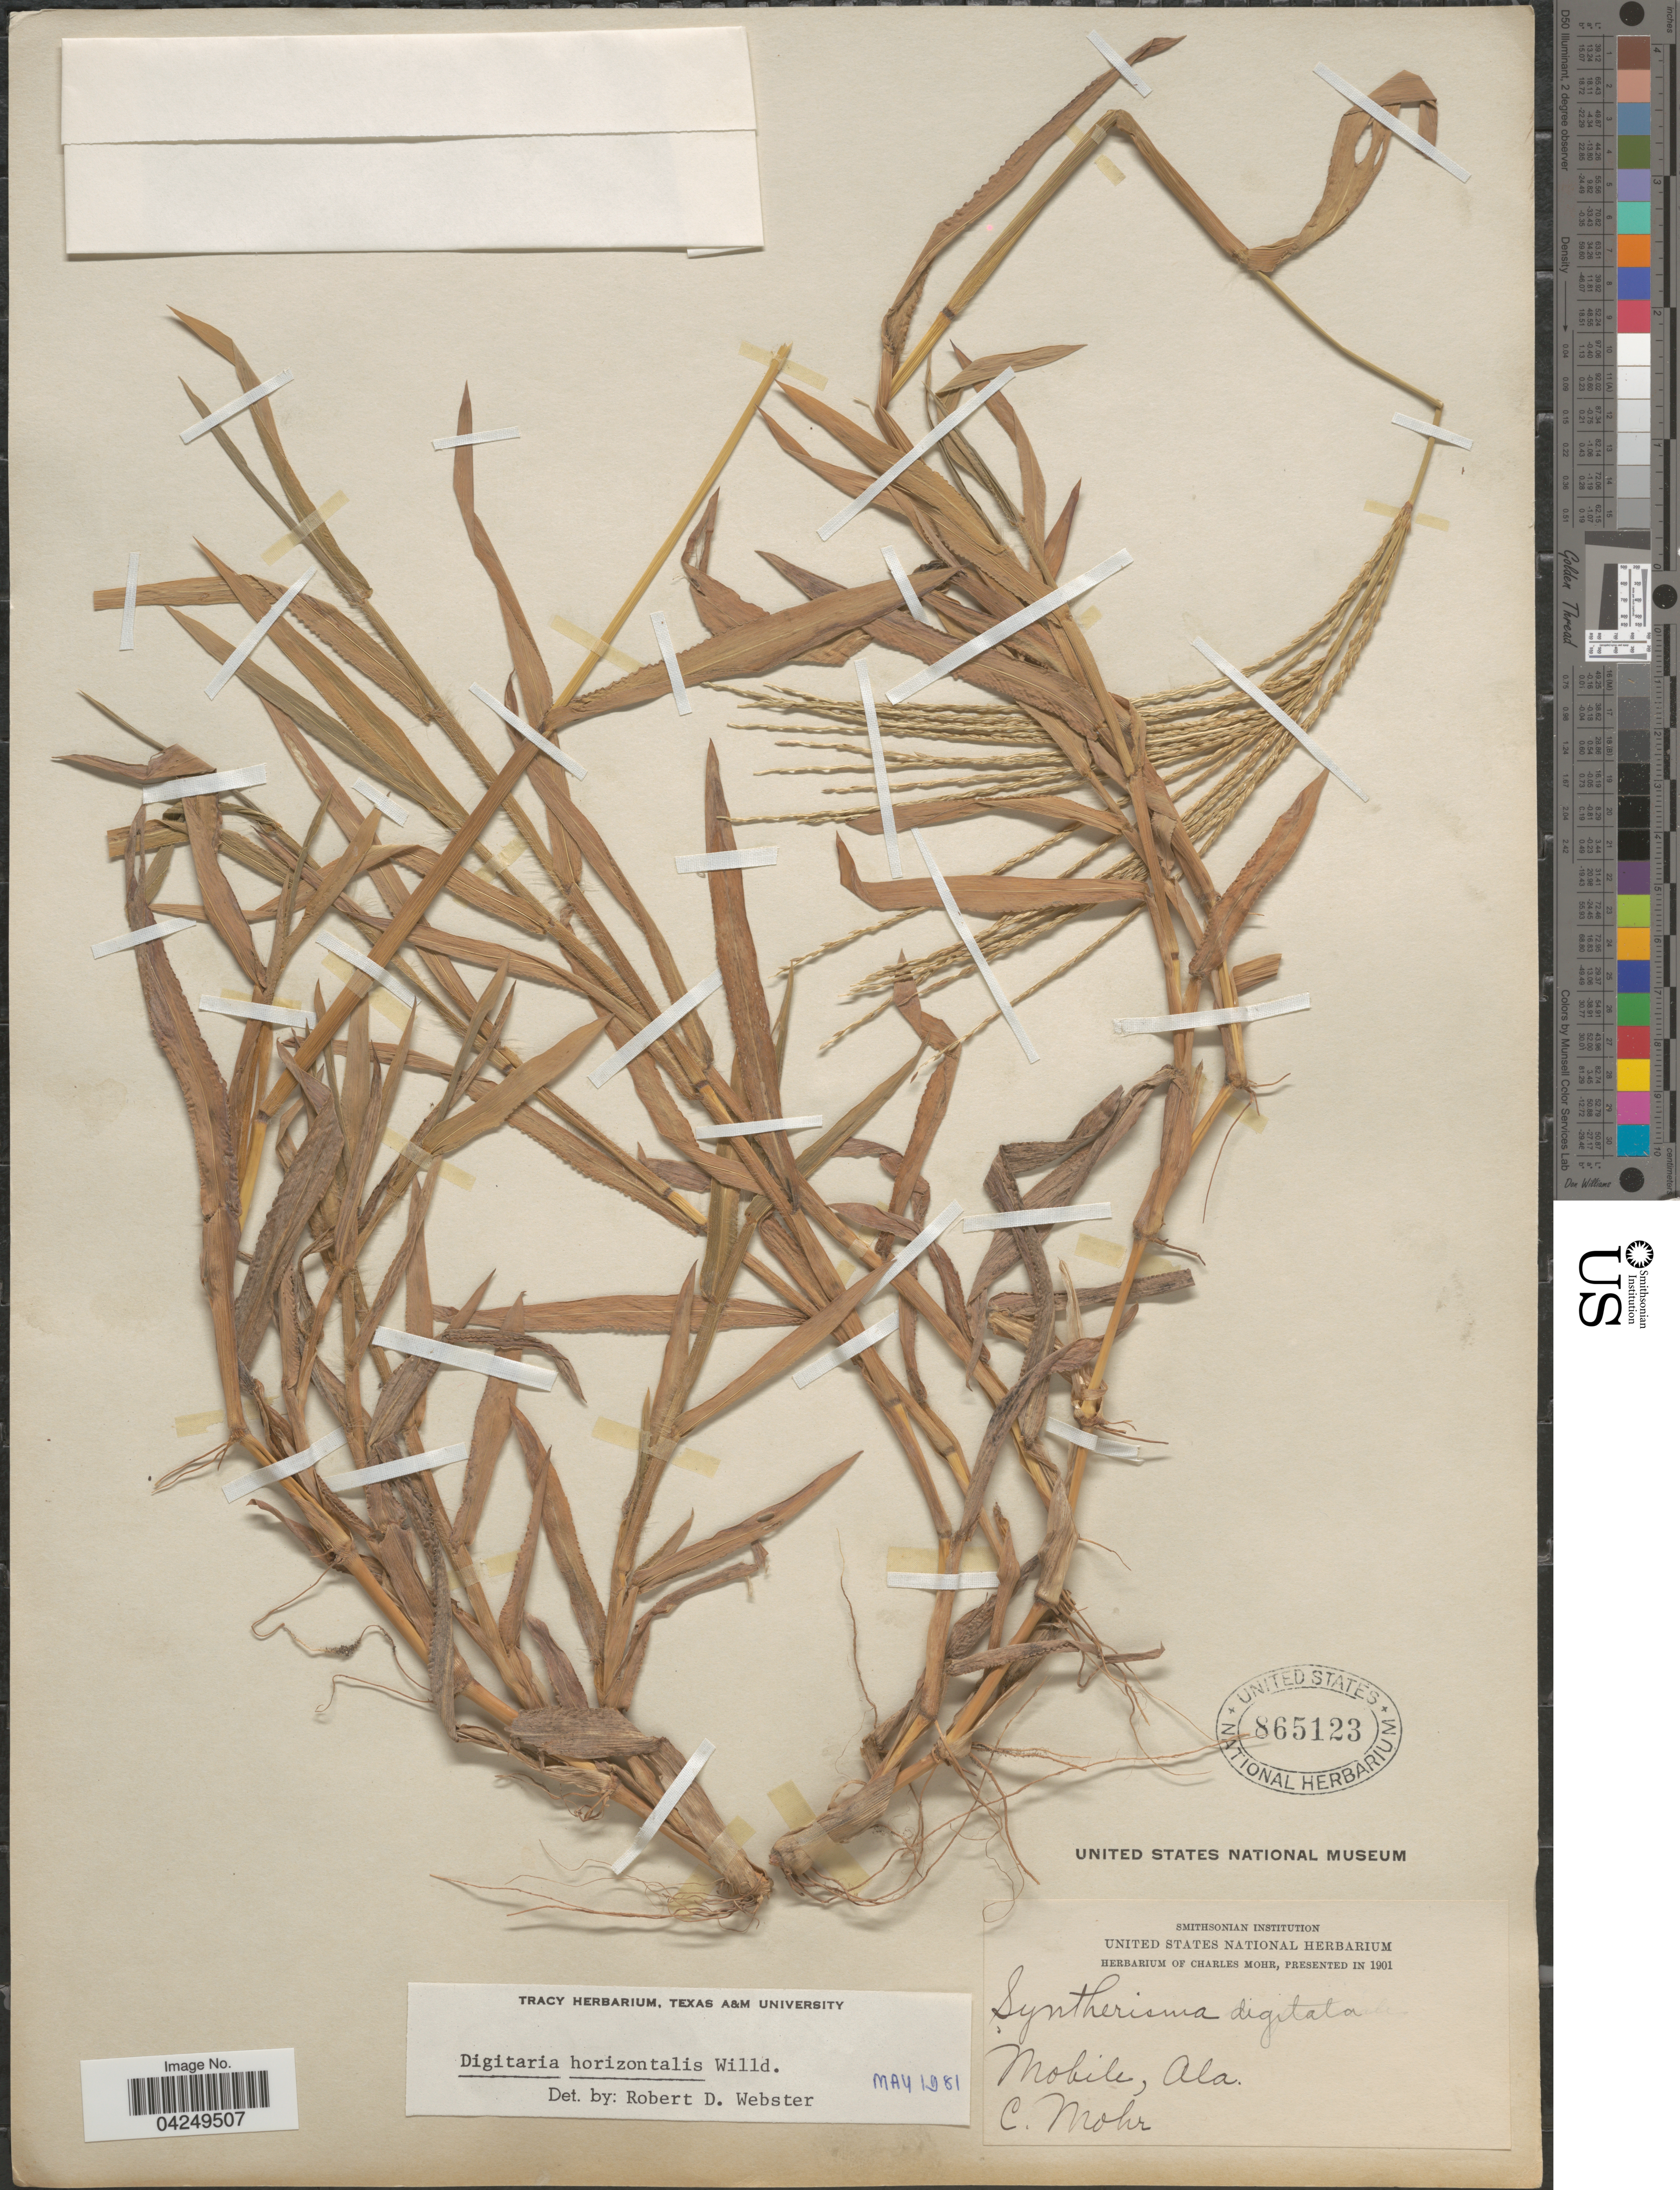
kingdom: Plantae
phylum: Tracheophyta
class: Liliopsida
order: Poales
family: Poaceae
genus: Digitaria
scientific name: Digitaria horizontalis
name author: Willd.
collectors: C. T. Mohr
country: United States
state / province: Alabama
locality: Mobile.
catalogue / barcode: US 865123